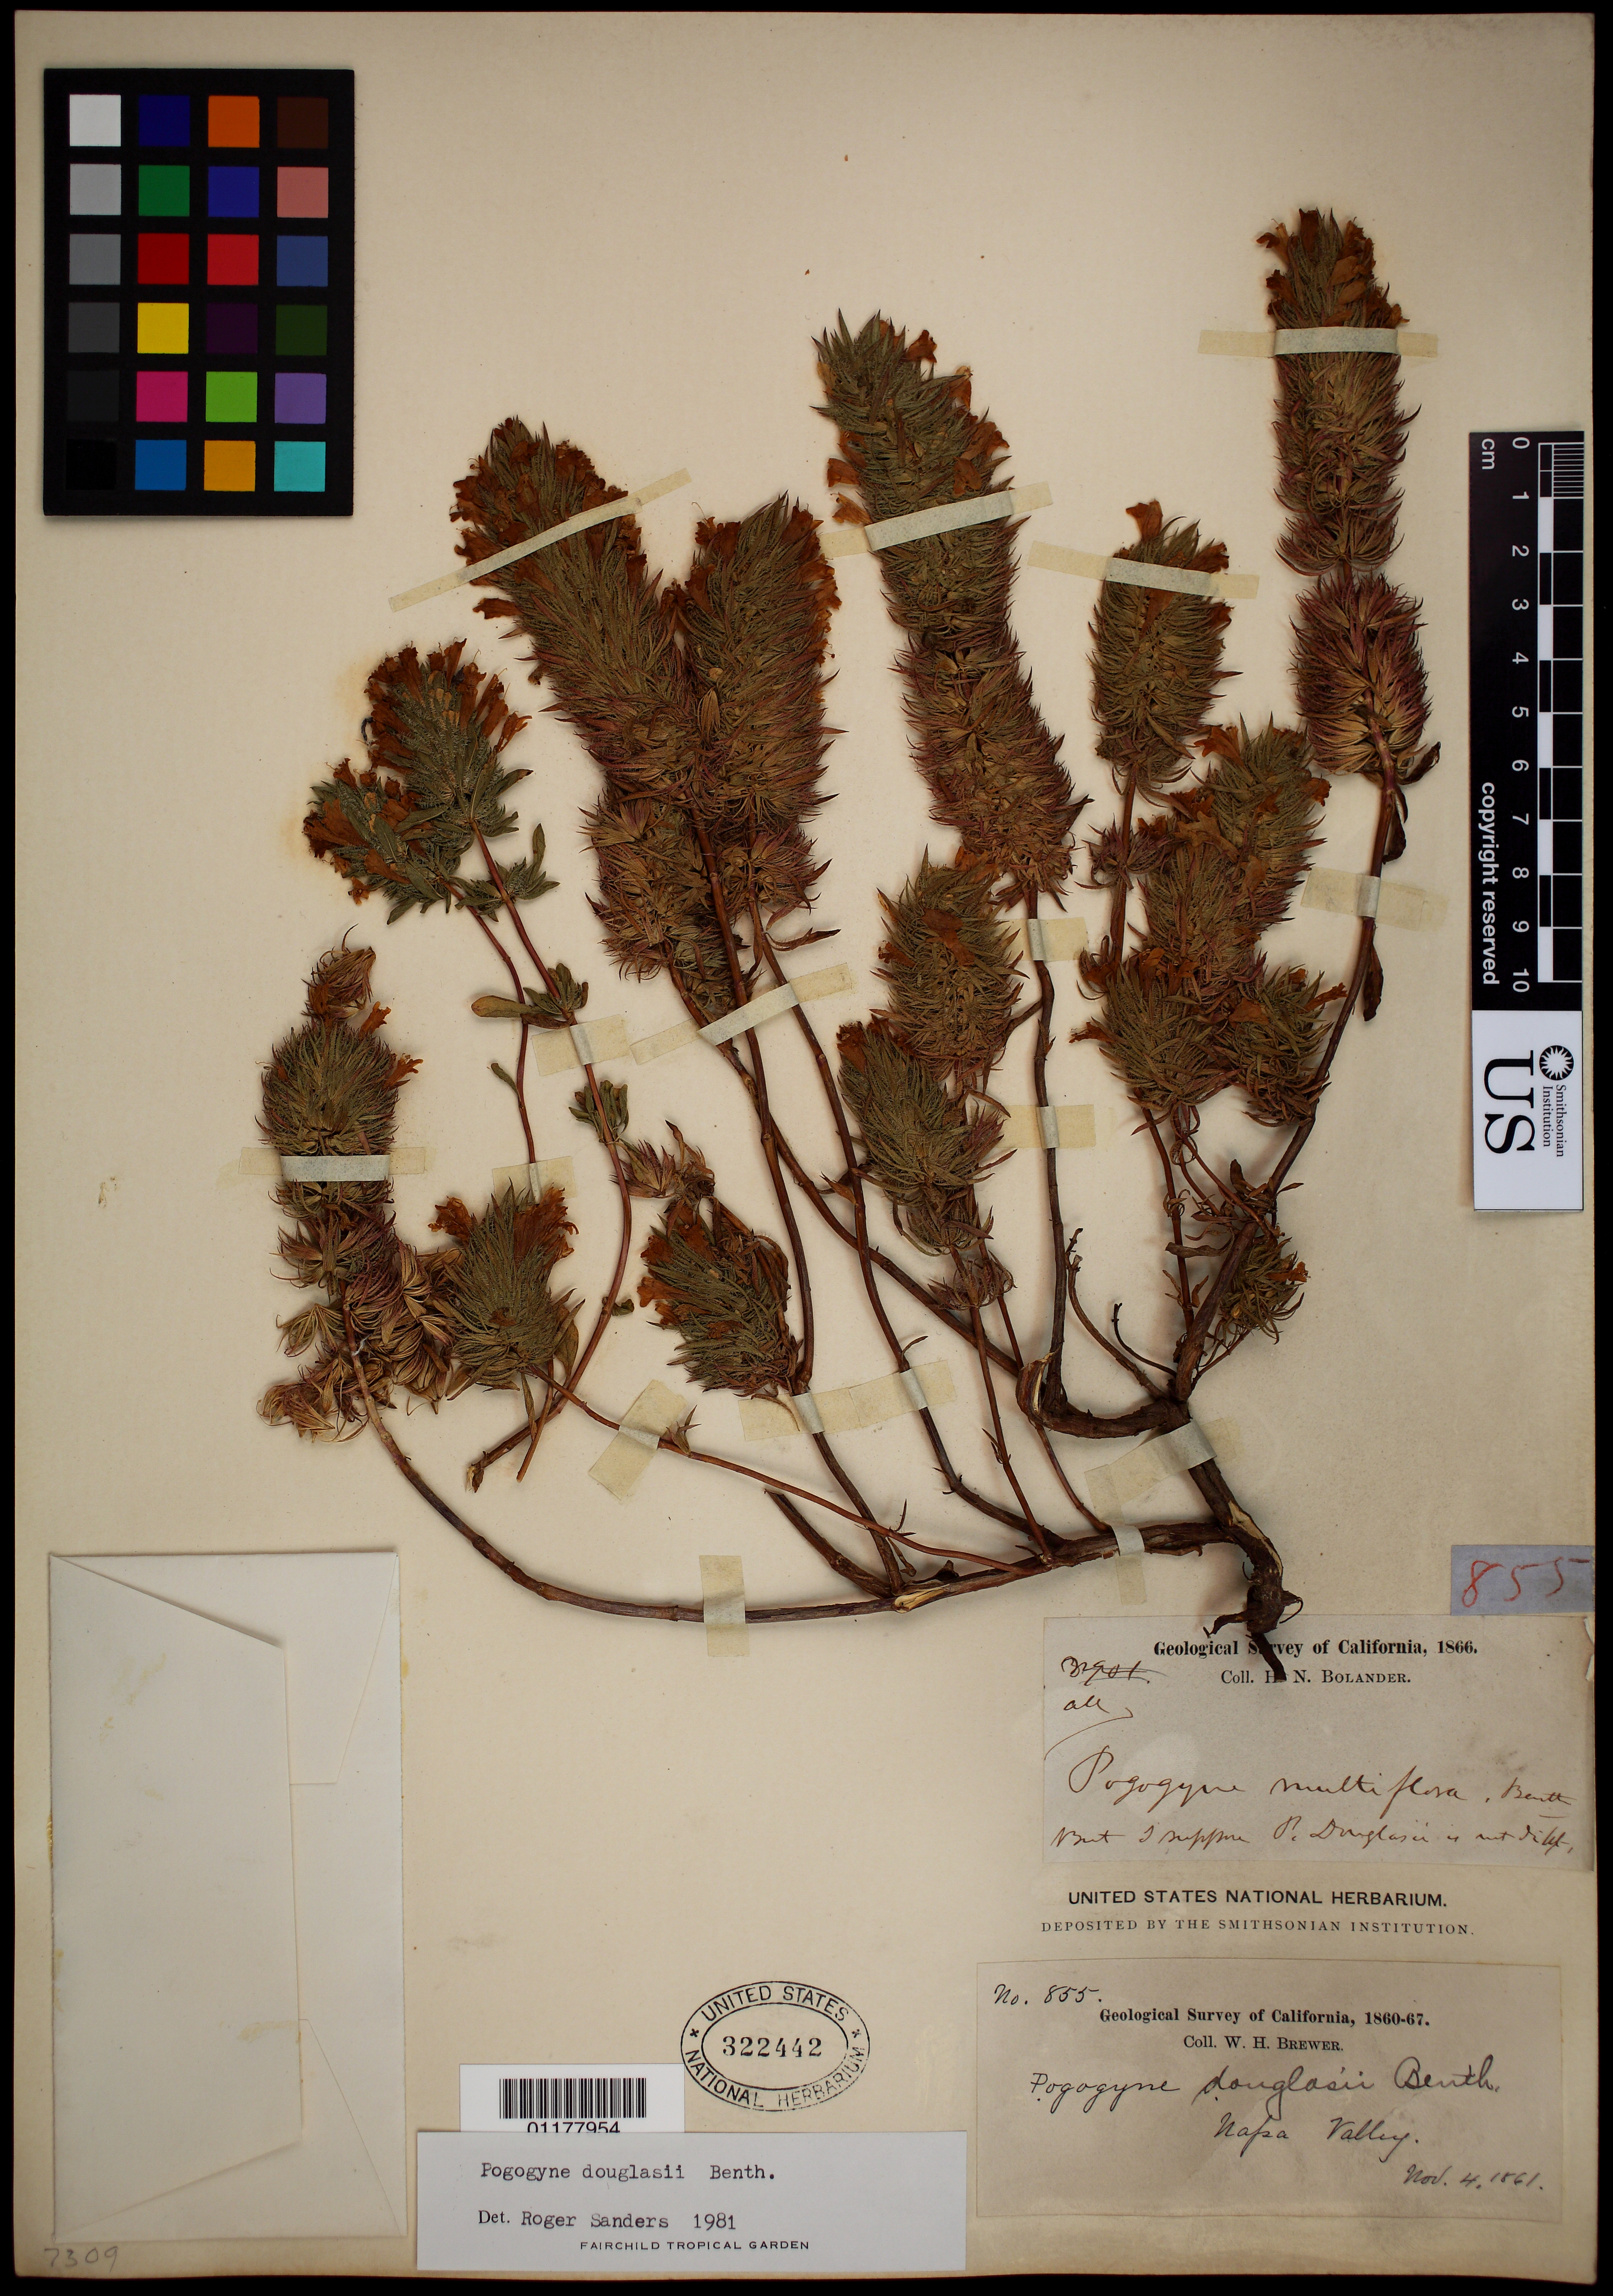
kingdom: Plantae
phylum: Tracheophyta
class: Magnoliopsida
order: Lamiales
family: Lamiaceae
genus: Pogogyne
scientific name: Pogogyne douglasii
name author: Benth.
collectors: W. H. Brewer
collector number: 855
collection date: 1861-11-04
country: United States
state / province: California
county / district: Napa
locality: Napa Valley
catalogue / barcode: US 322442